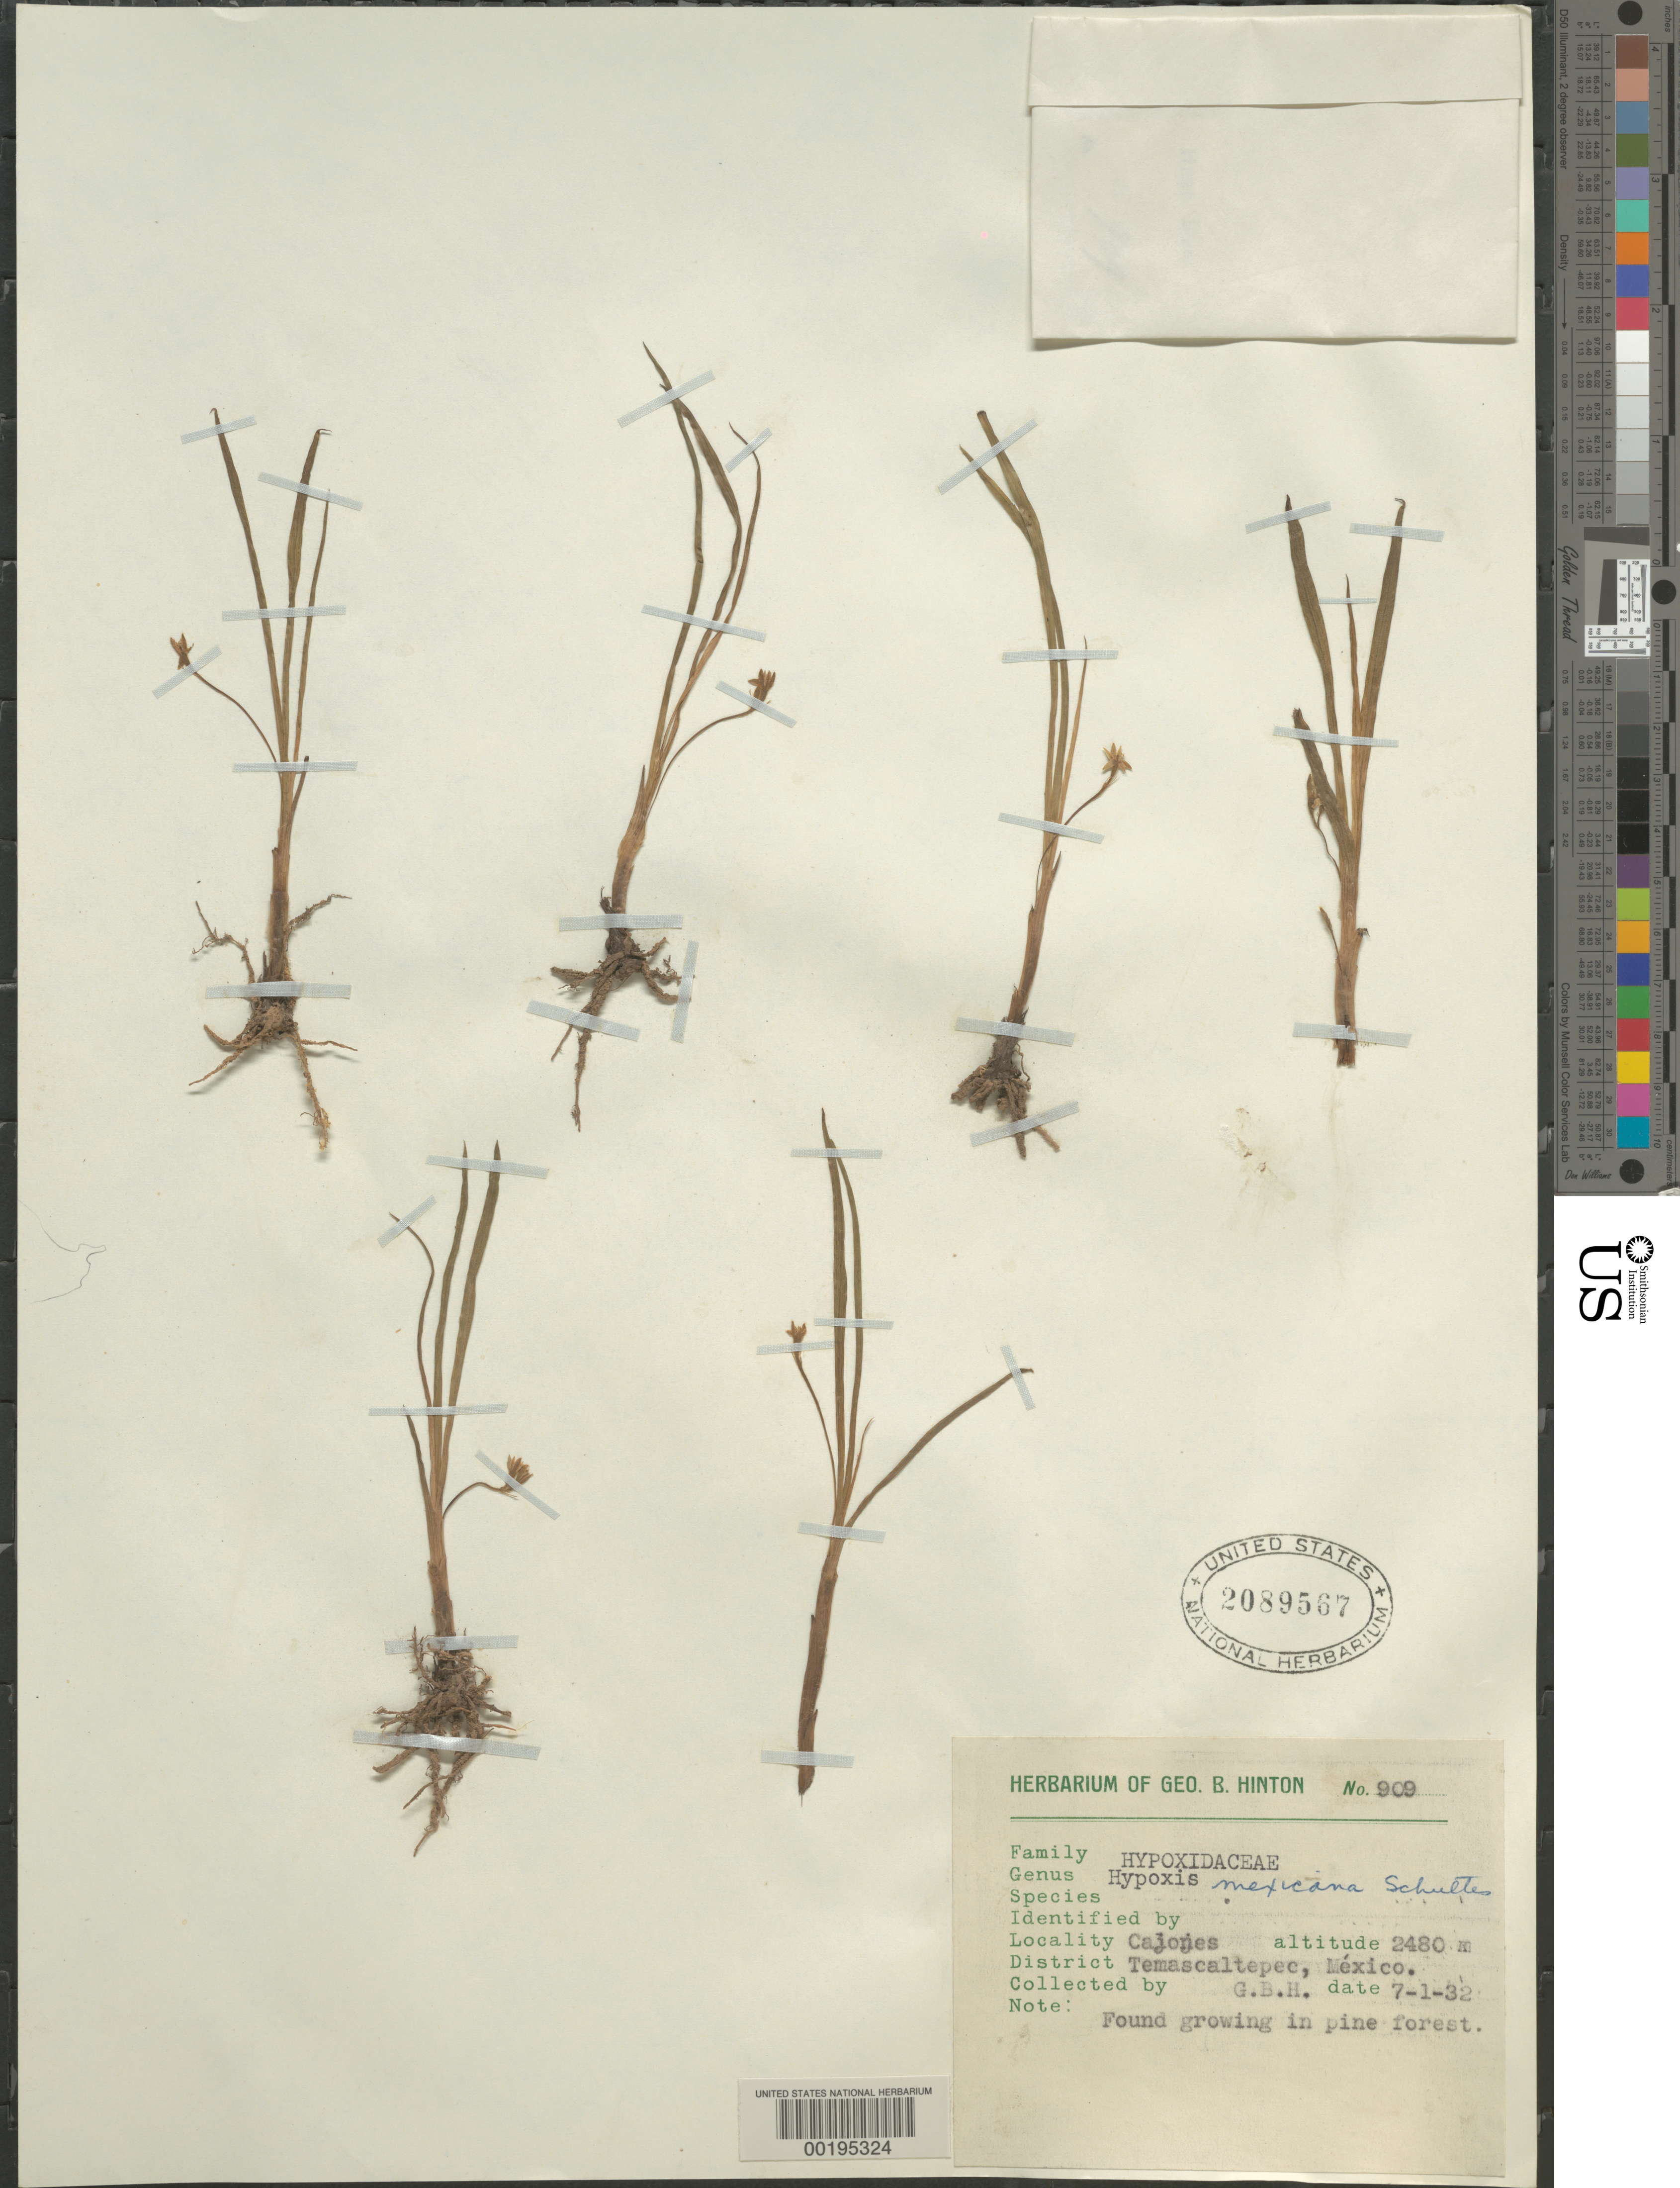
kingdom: Plantae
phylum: Tracheophyta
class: Liliopsida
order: Asparagales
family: Hypoxidaceae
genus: Hypoxis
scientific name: Hypoxis sp.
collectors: G. B. Hinton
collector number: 909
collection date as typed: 01 Jul 1932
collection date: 1932-07-01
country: Mexico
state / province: México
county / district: Temascaltepec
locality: Cajones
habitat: Pine forest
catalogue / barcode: US 2089567